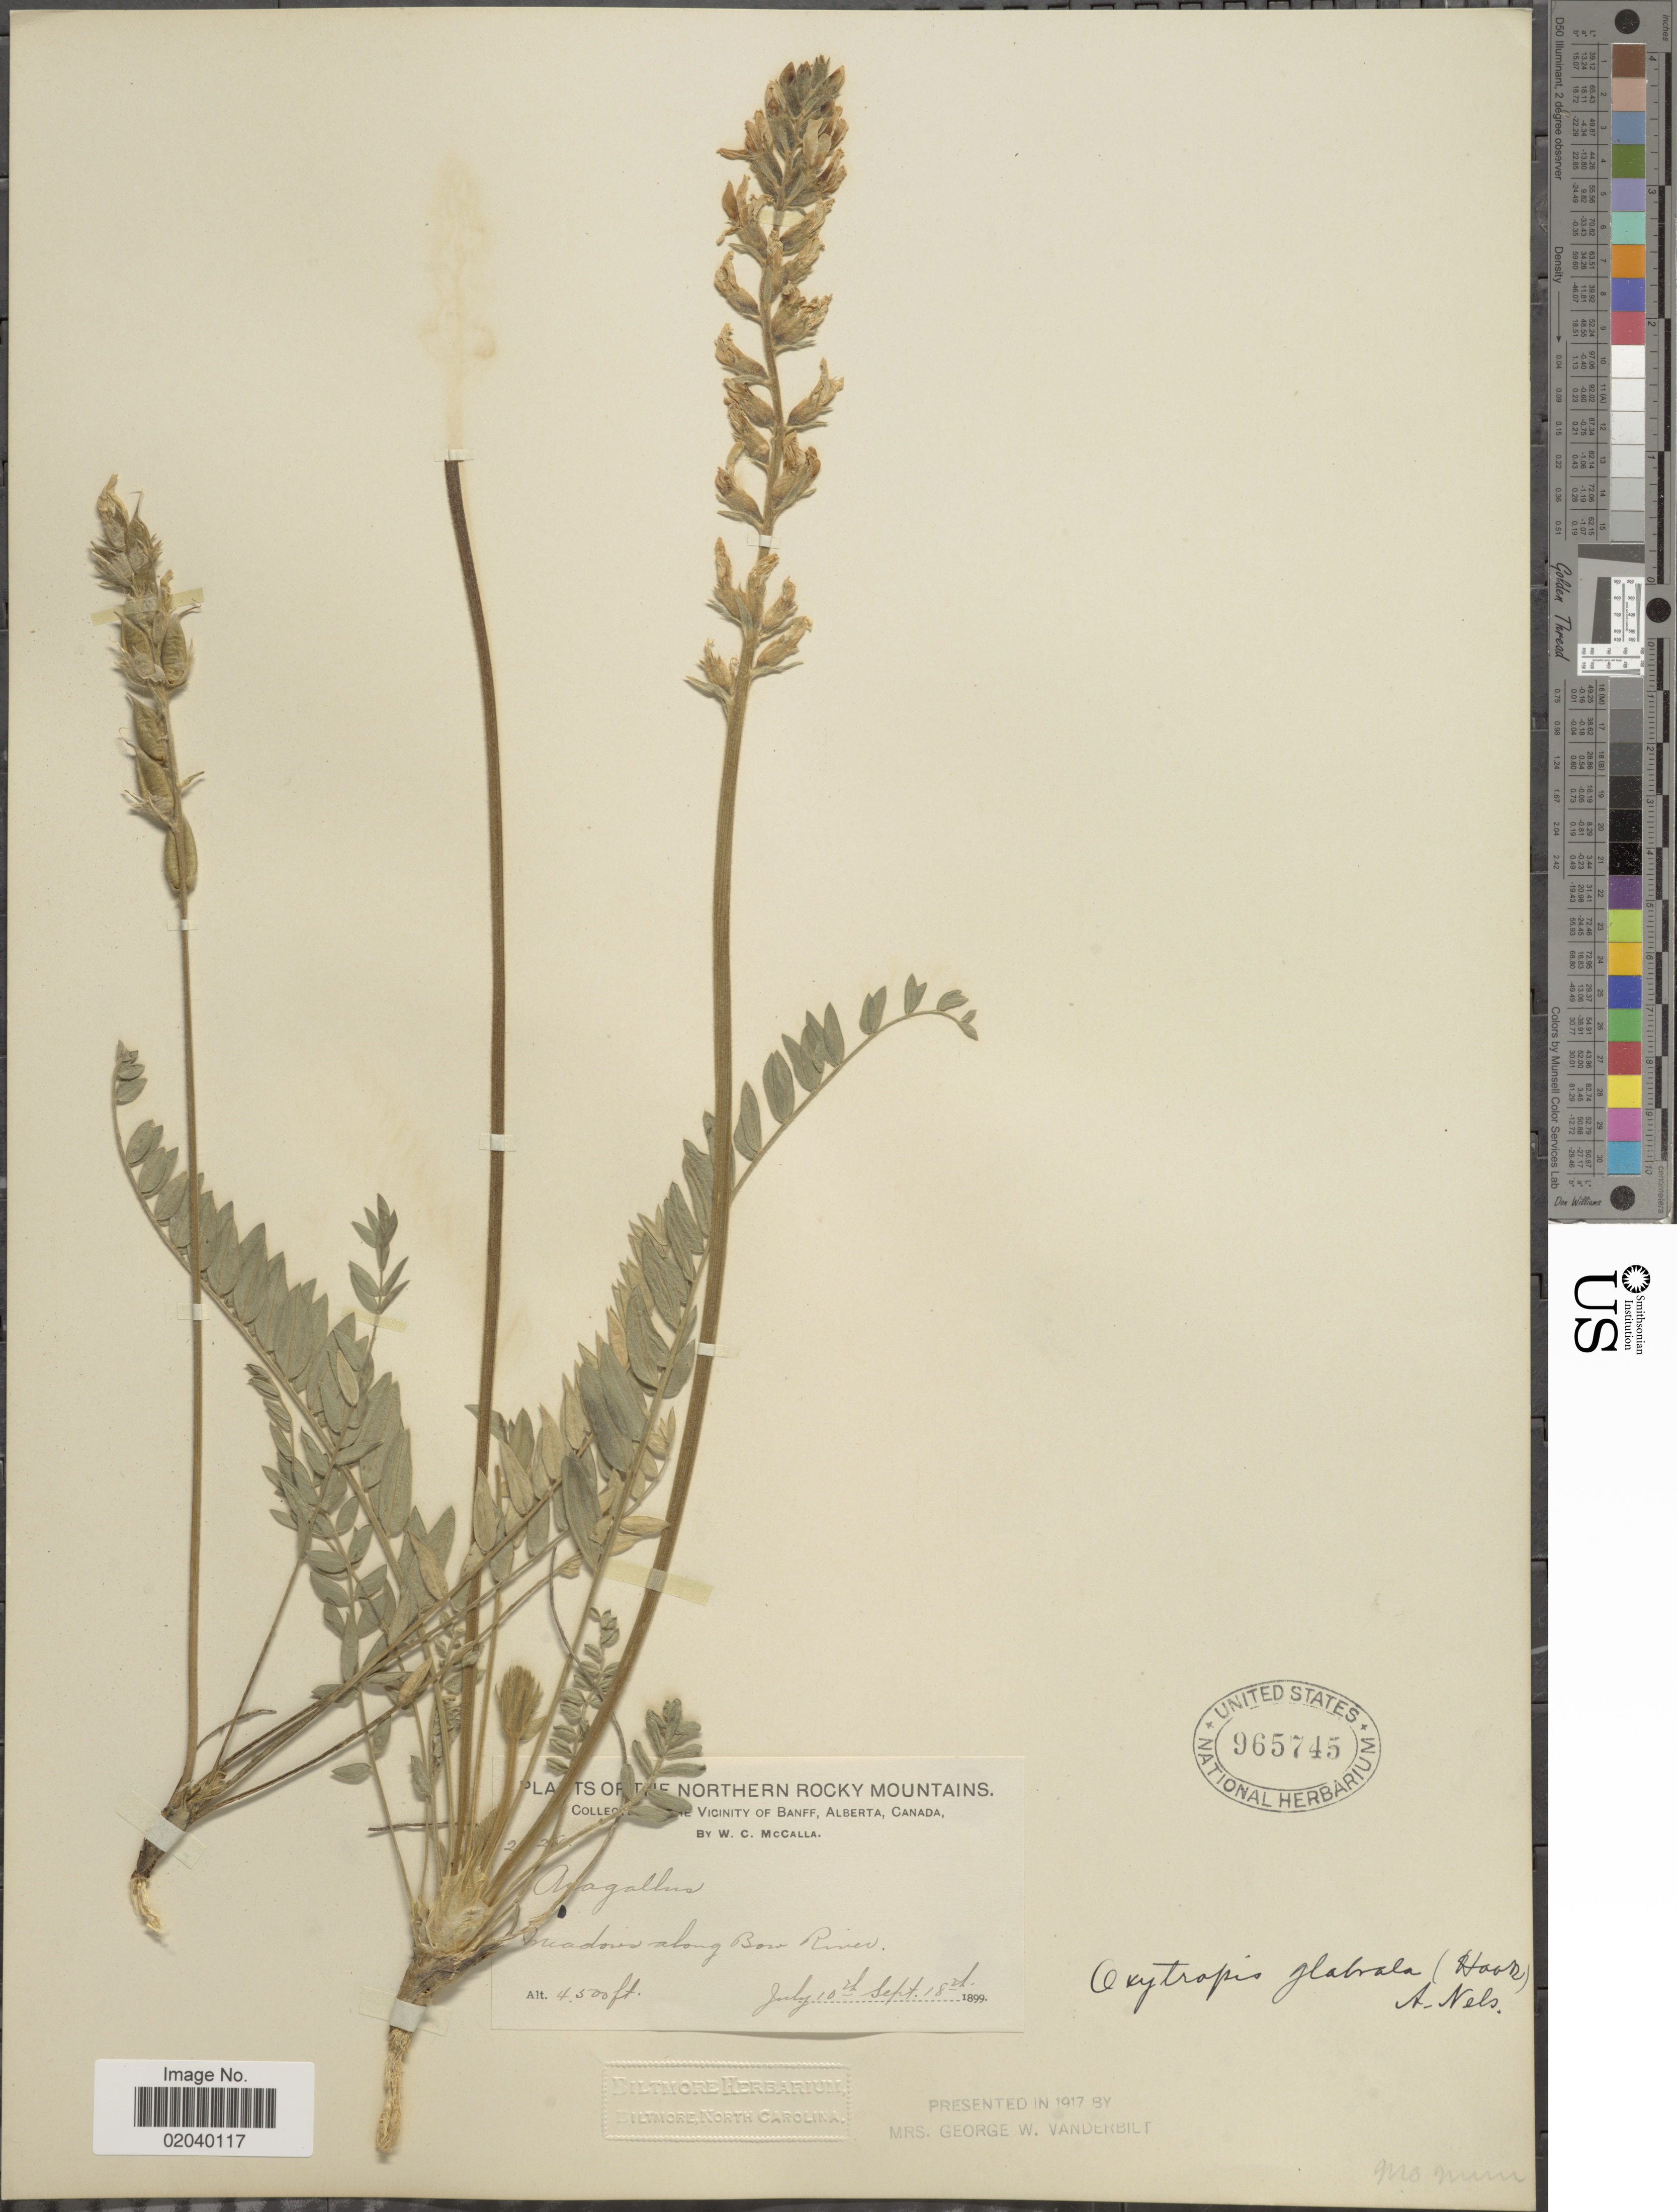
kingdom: Plantae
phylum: Tracheophyta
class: Magnoliopsida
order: Fabales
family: Fabaceae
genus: Oxytropis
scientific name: Oxytropis maydelliana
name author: Trautv.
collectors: W. McCalla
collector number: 2!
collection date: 1899-07-10/1899-09-18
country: Canada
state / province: Alberta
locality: The Northern Rocky Mountains, in the Vicinity of Banff, Meadow along Bow River.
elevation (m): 1372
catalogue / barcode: US 965745